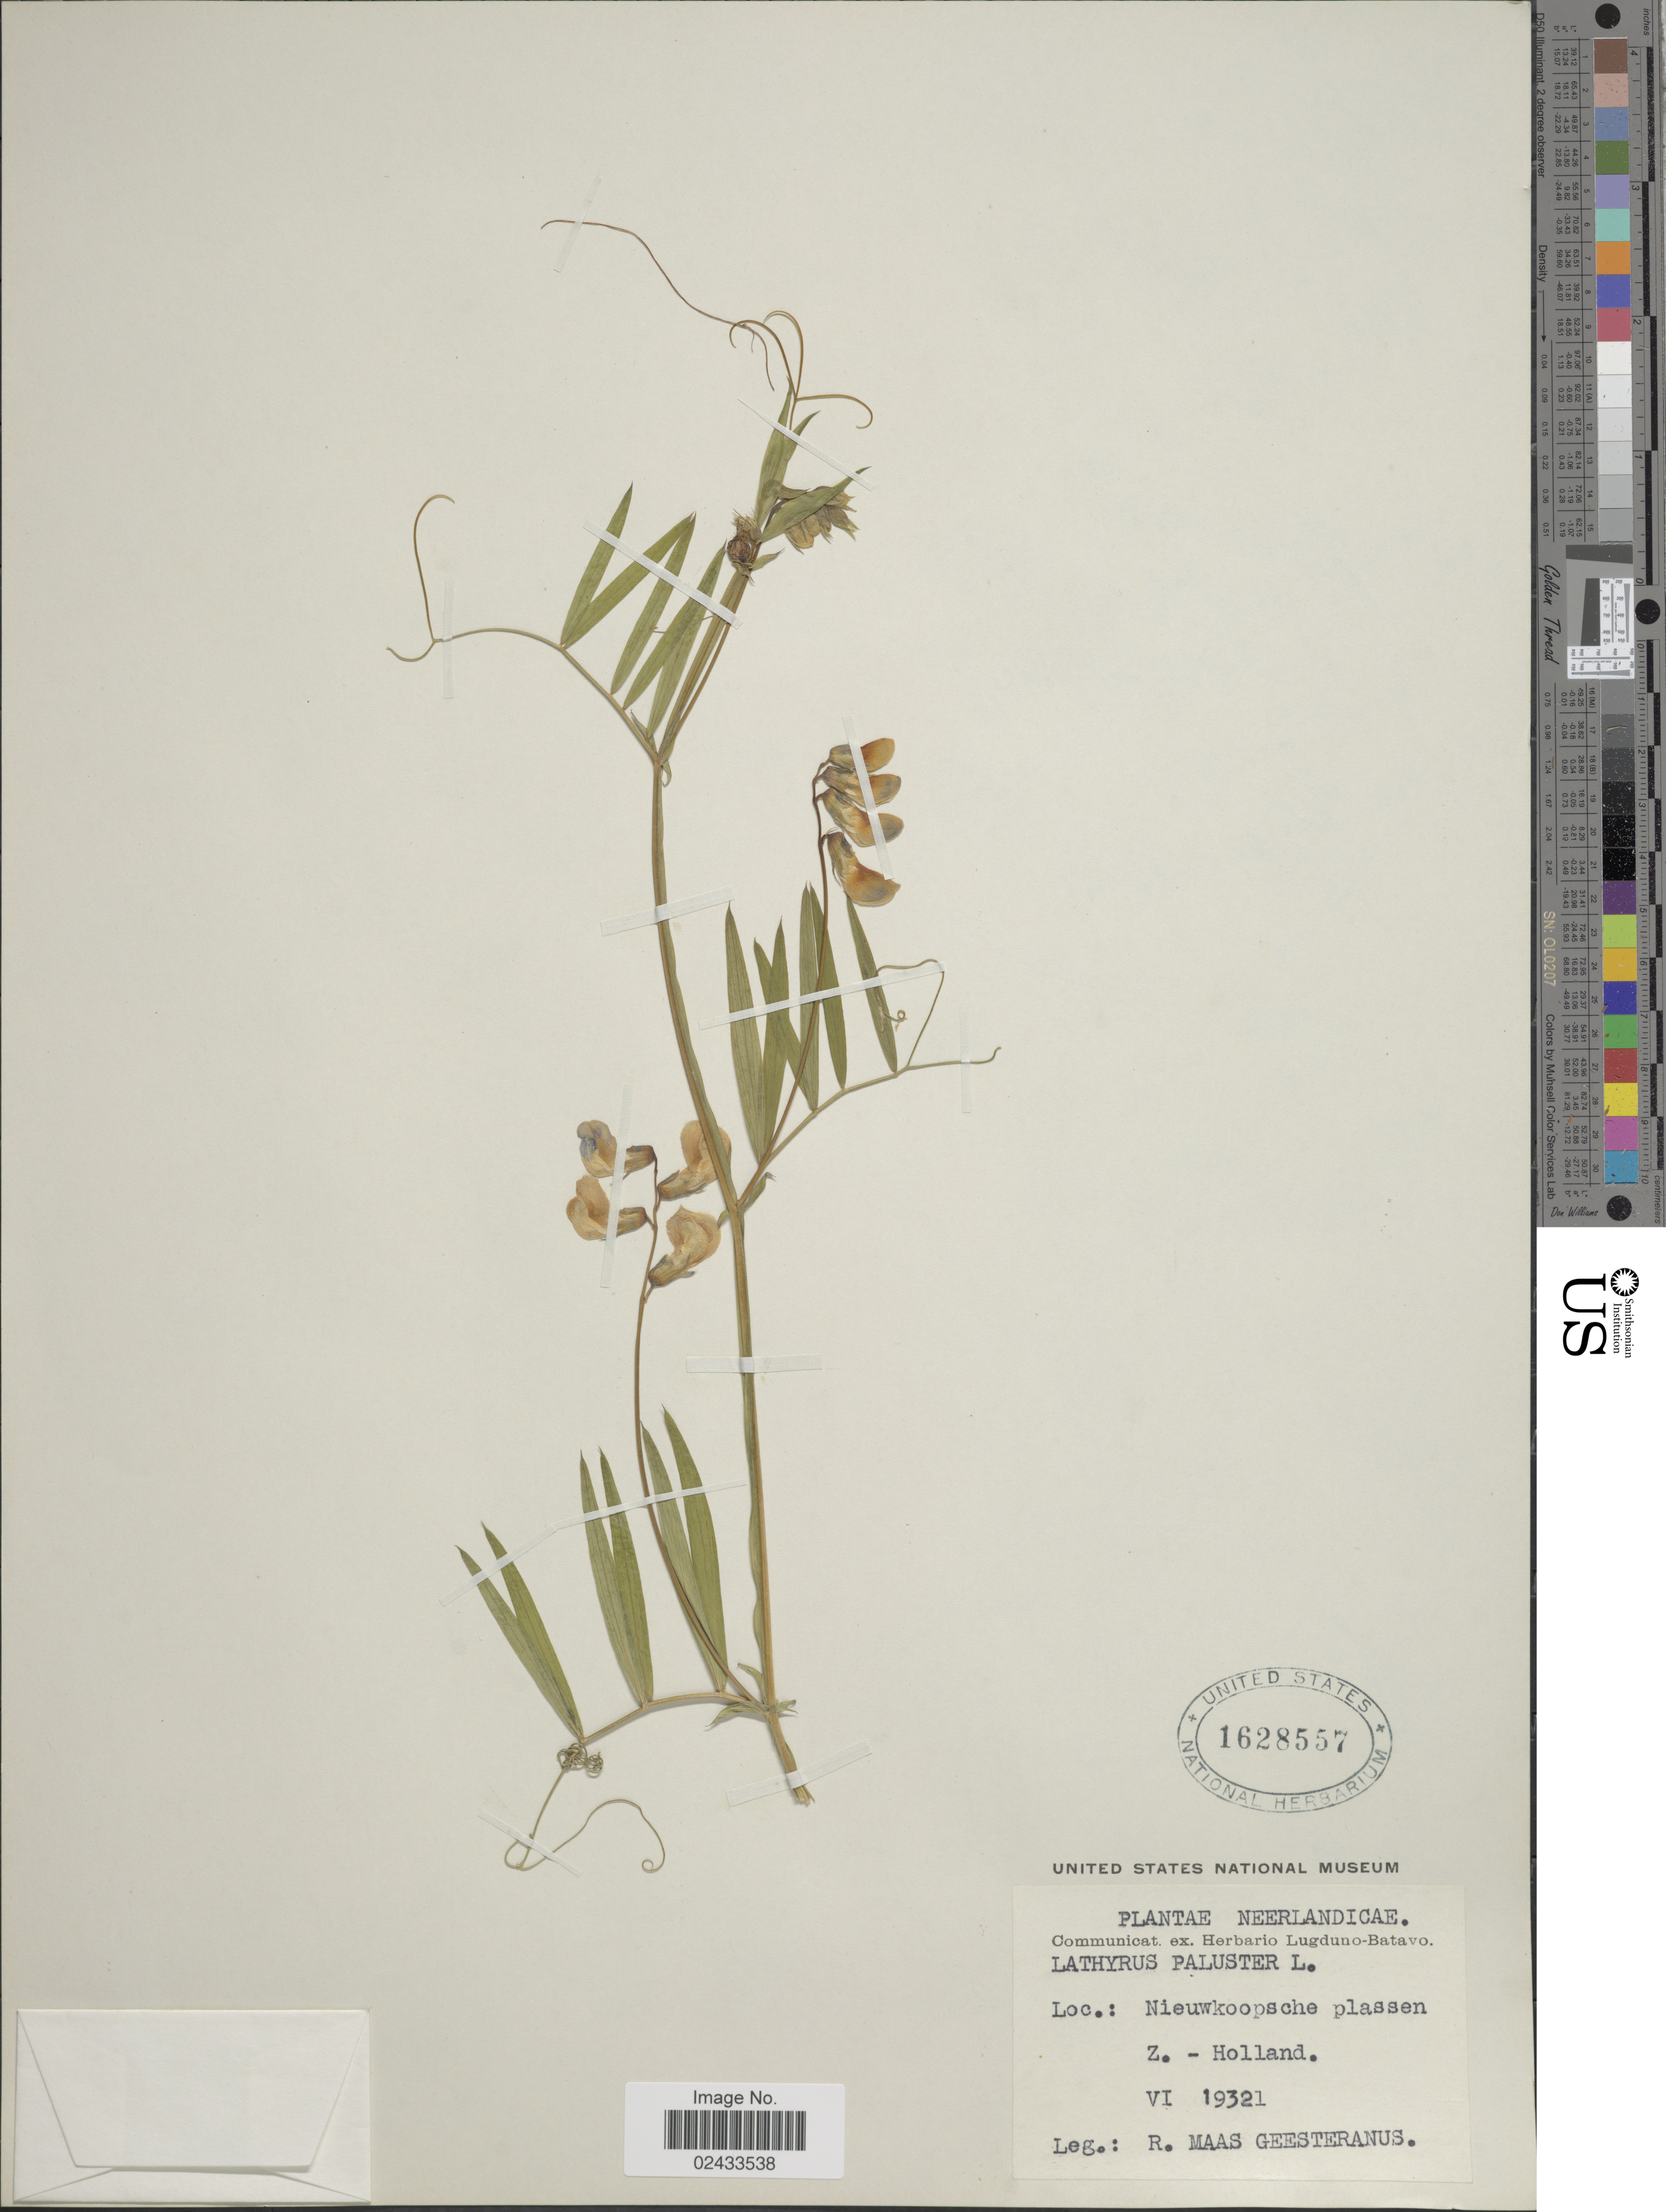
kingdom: Plantae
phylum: Tracheophyta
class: Magnoliopsida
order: Fabales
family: Fabaceae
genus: Lathyrus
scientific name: Lathyrus palustris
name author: L.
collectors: R. A. Maas Geesteranus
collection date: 1932-06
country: Netherlands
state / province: Zuid Holland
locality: Nieuwkoopsche plassen, Z.-Holland. Neerlandicae.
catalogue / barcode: US 1628557